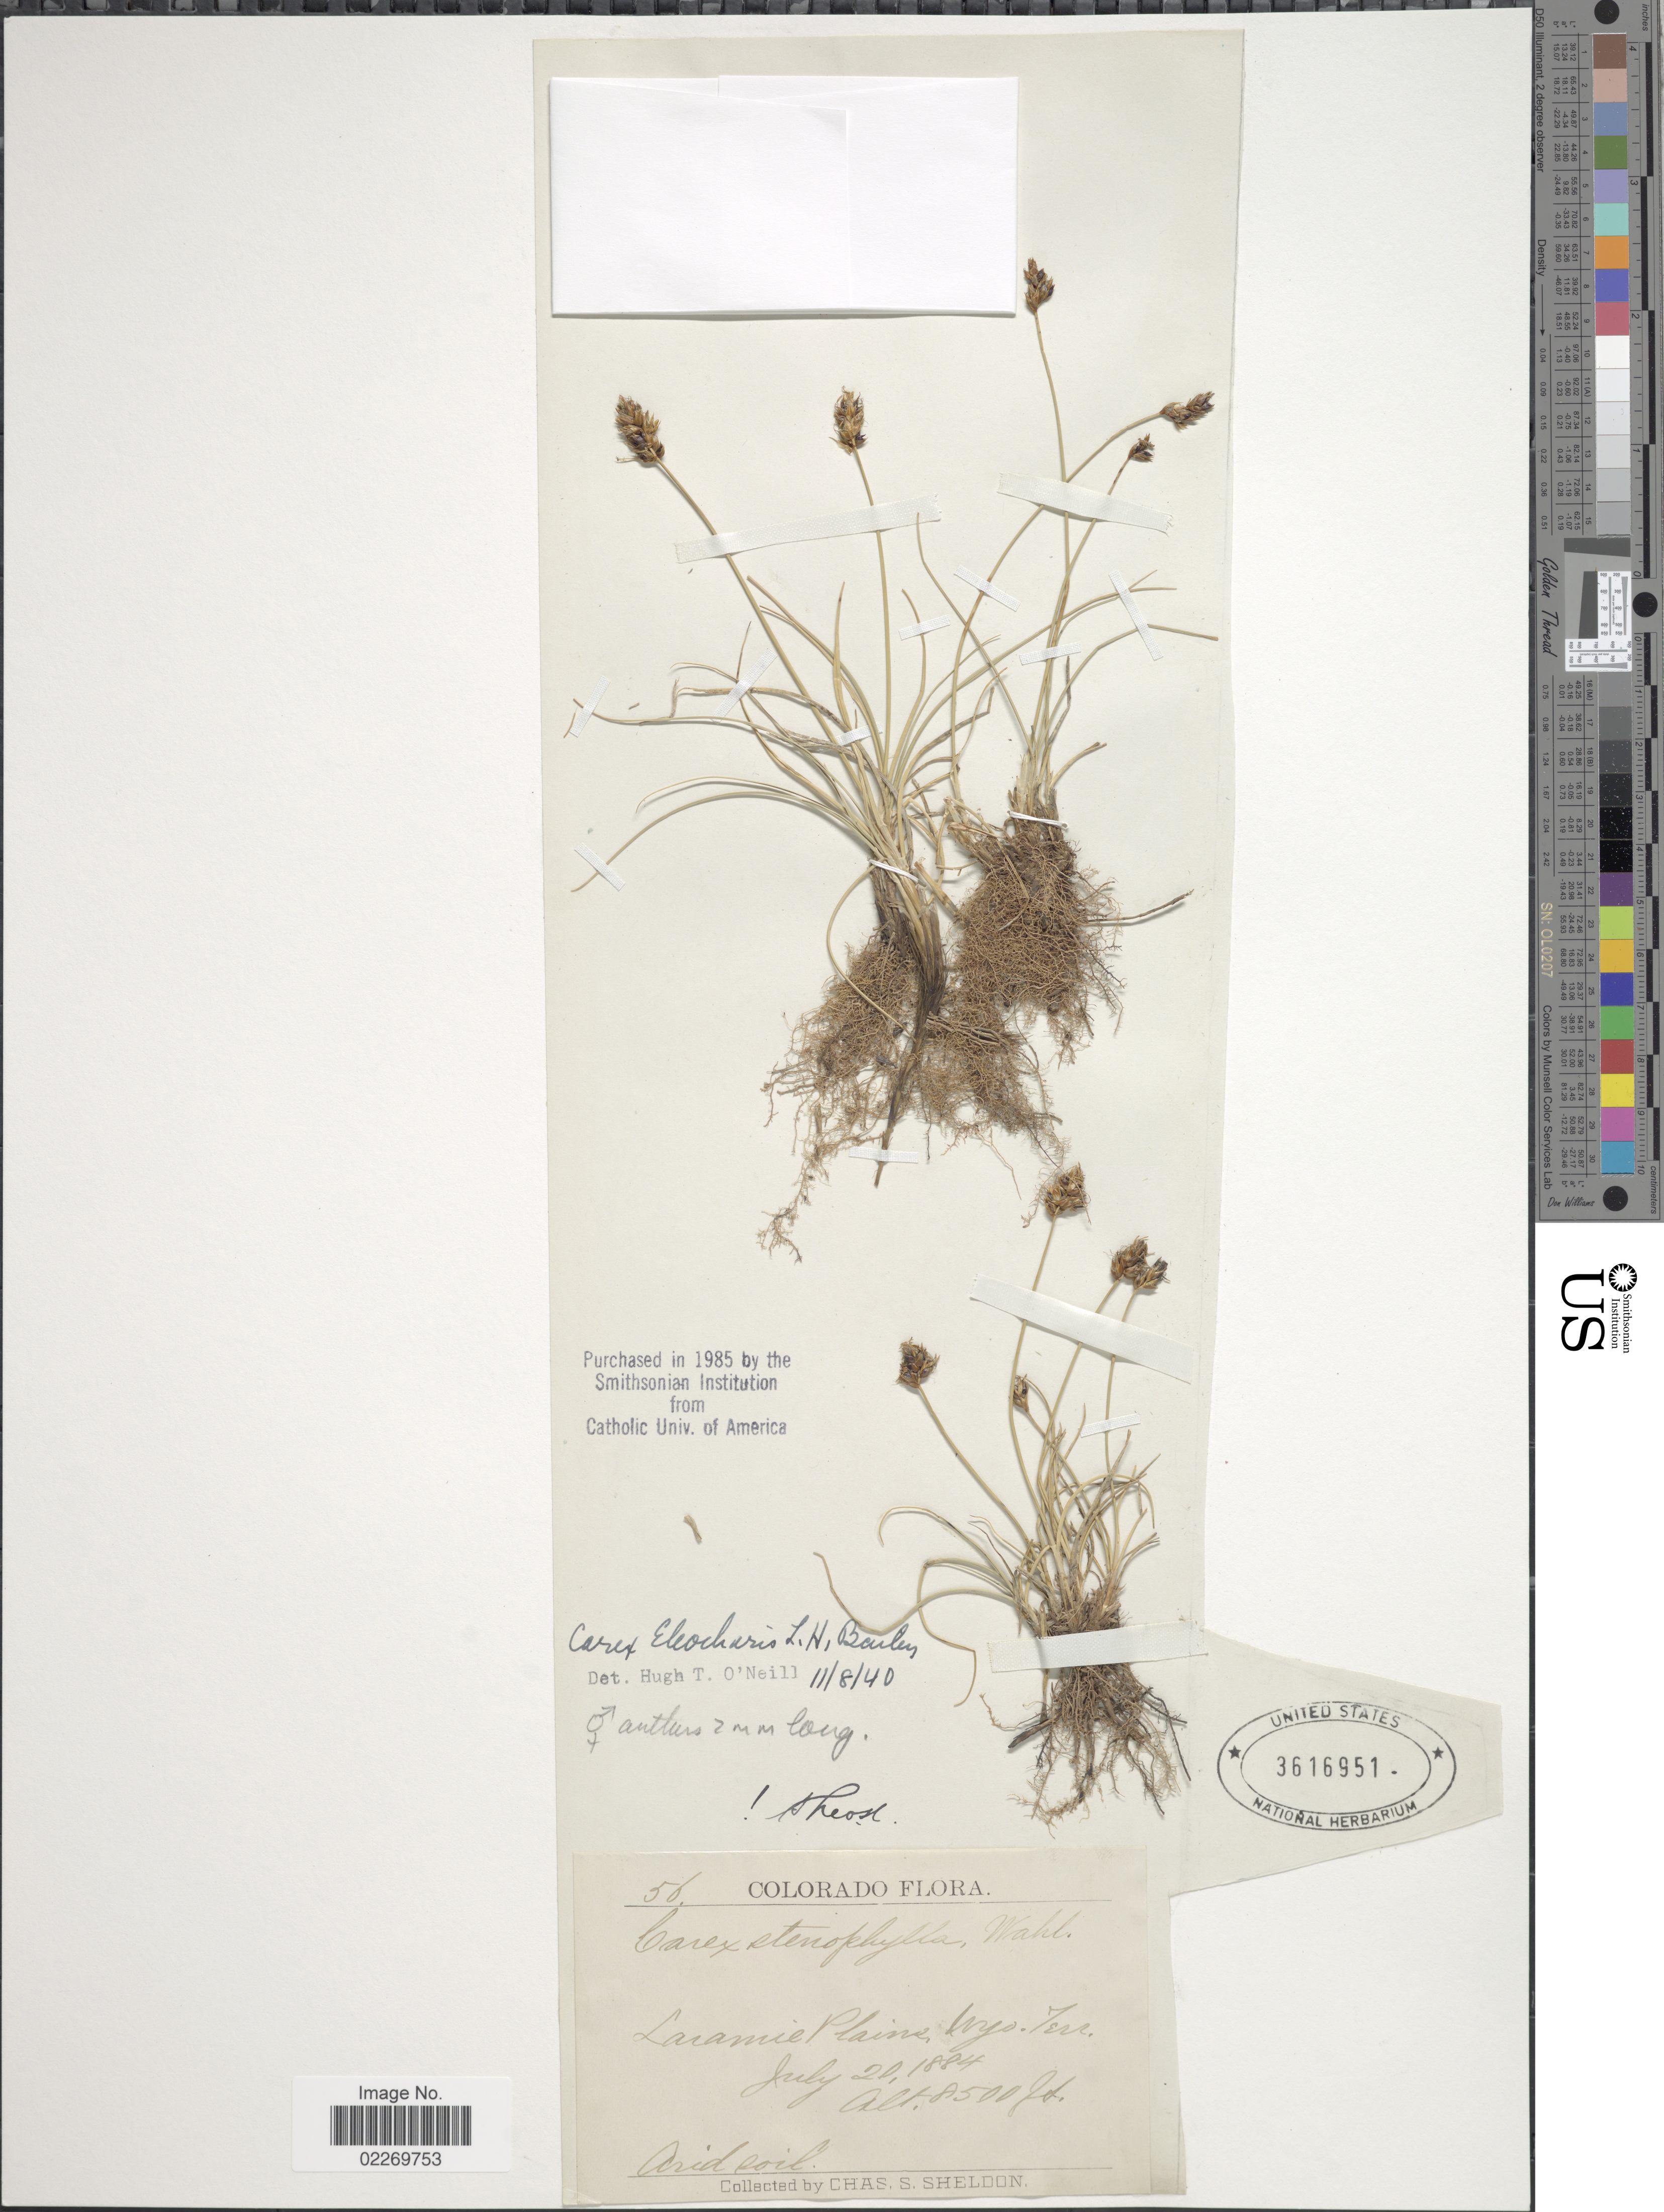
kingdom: Plantae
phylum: Tracheophyta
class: Liliopsida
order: Poales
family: Cyperaceae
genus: Carex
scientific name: Carex eleocharis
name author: L.H. Bailey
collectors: C. S. Sheldon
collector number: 56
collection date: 1884-07-20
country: United States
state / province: Wyoming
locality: Laramie Plains, Wyo. Terr.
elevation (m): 2591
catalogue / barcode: US 3616951